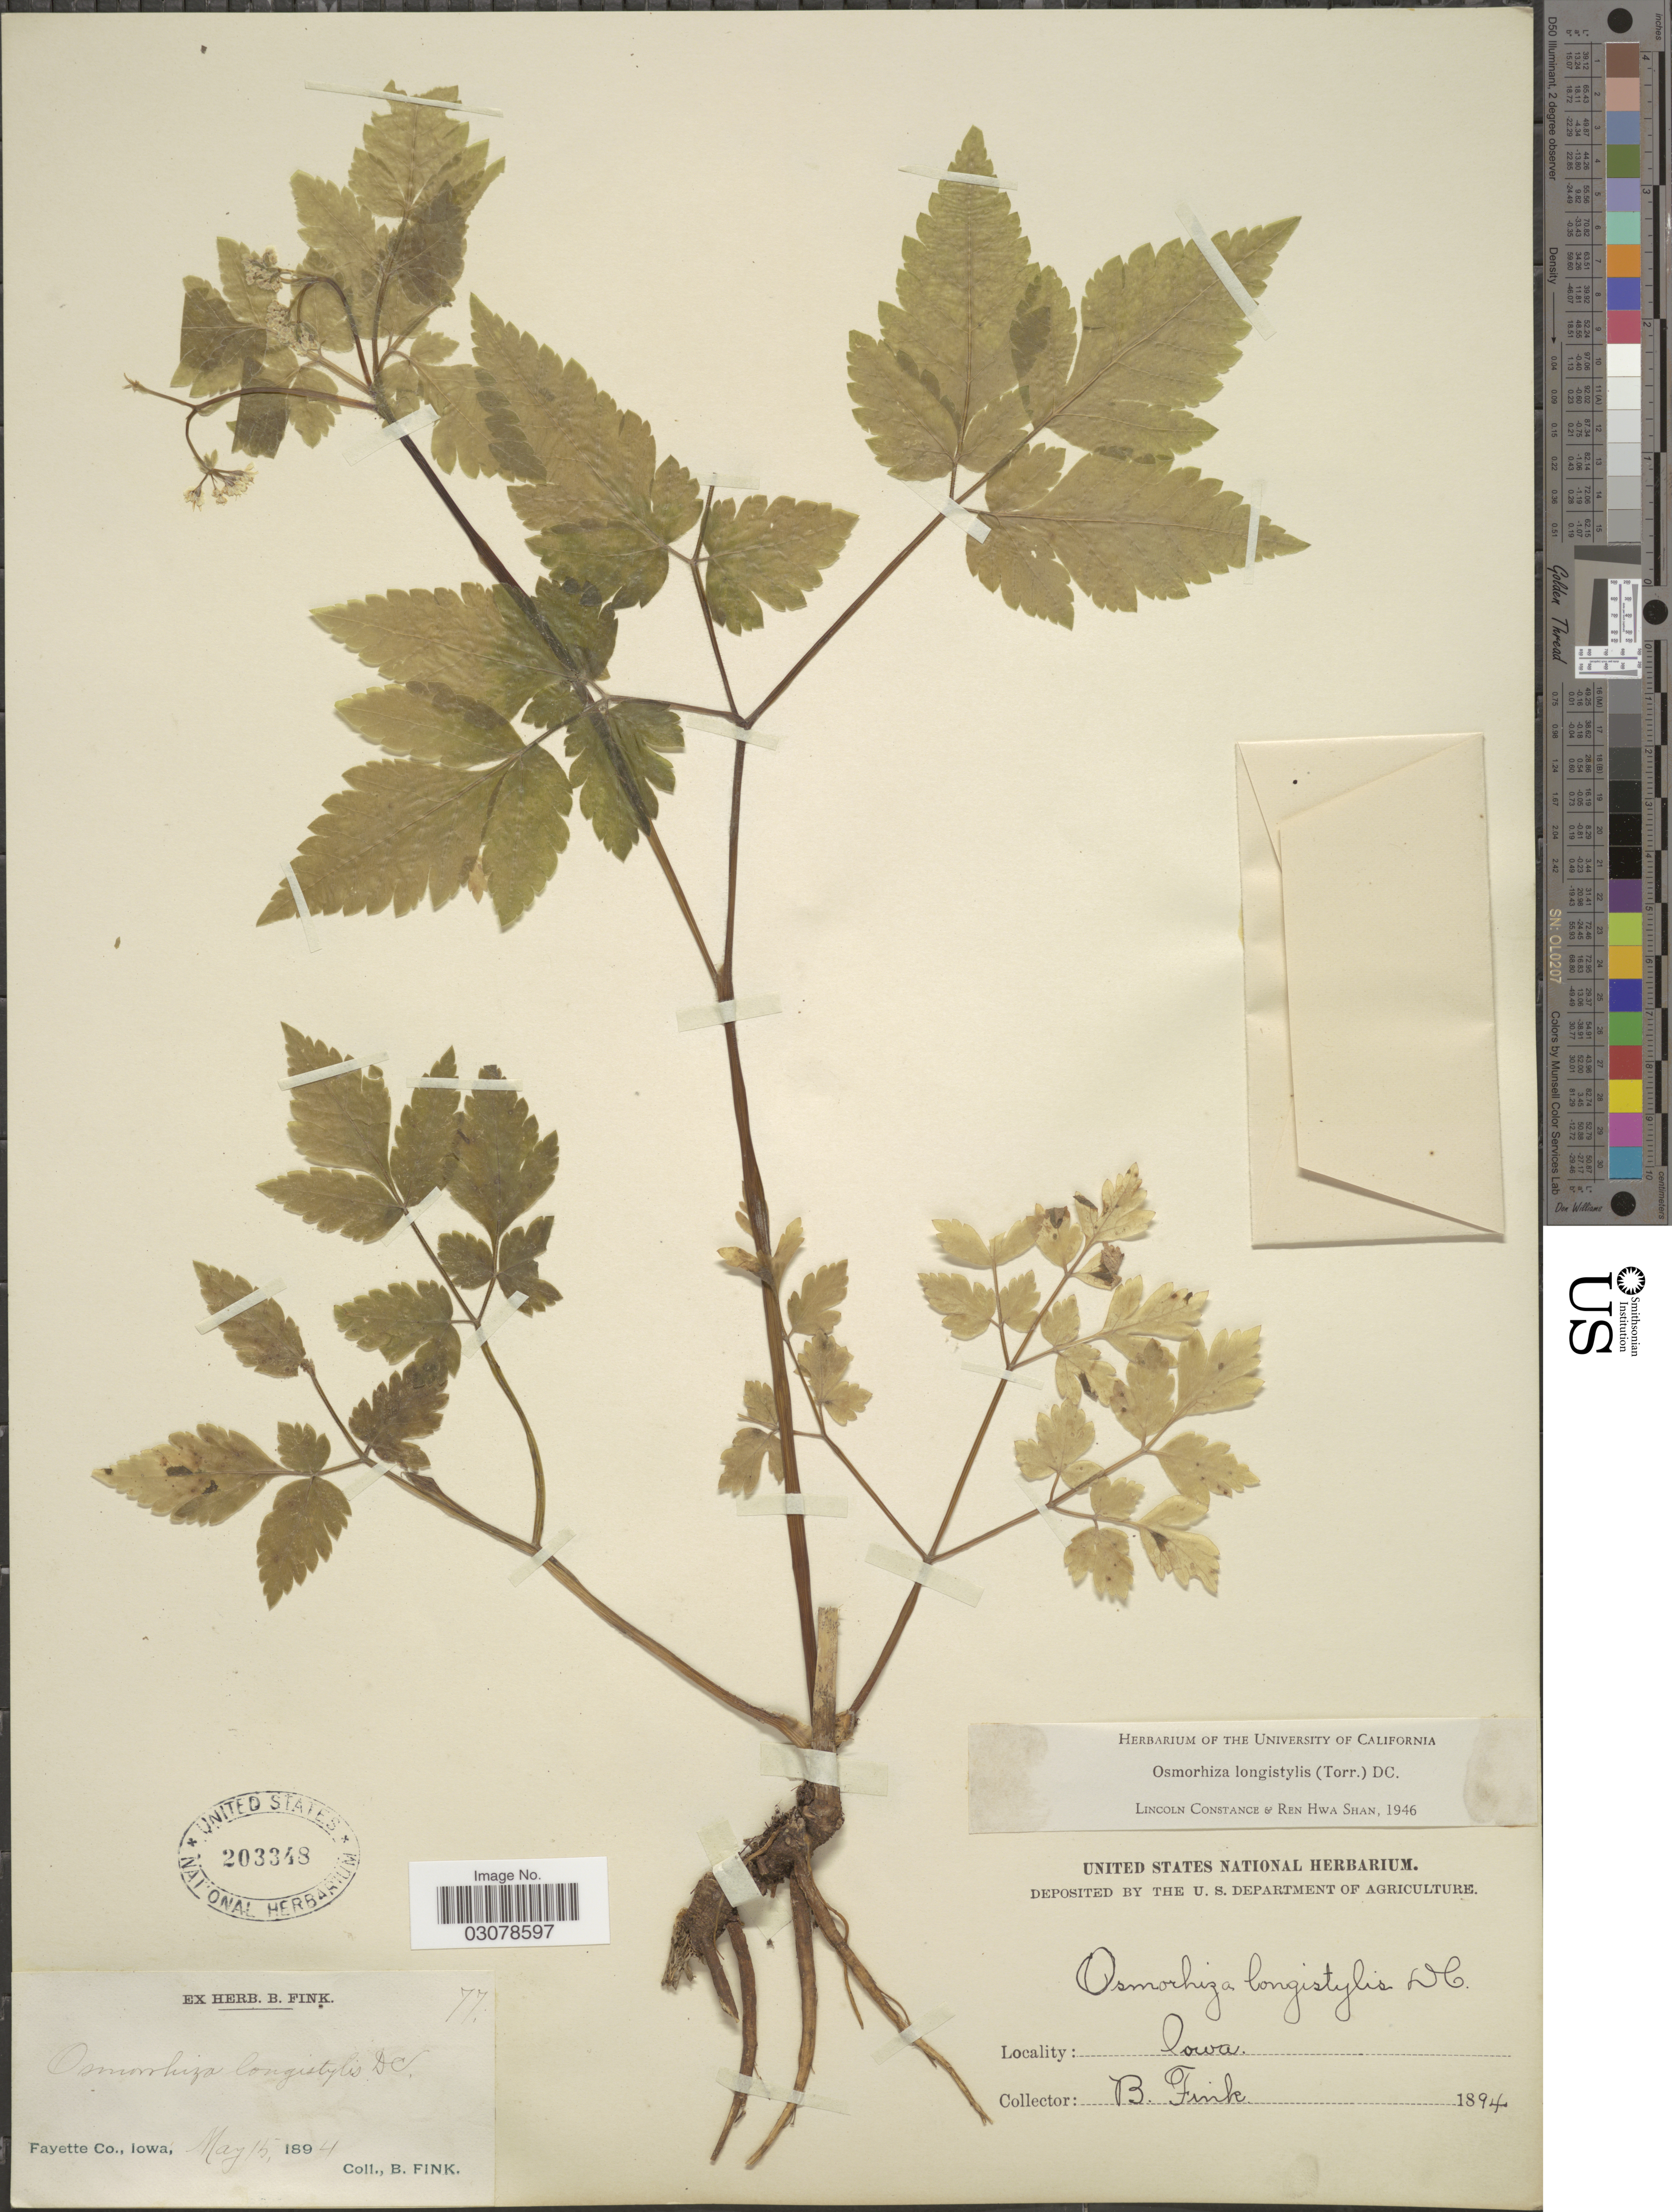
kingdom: Plantae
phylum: Tracheophyta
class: Magnoliopsida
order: Apiales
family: Apiaceae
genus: Osmorhiza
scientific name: Osmorhiza longistylis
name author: (Torr.) DC.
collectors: B. Fink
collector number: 77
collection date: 1894-05-15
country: United States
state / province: Iowa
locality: Fayette Co.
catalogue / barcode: US 203348